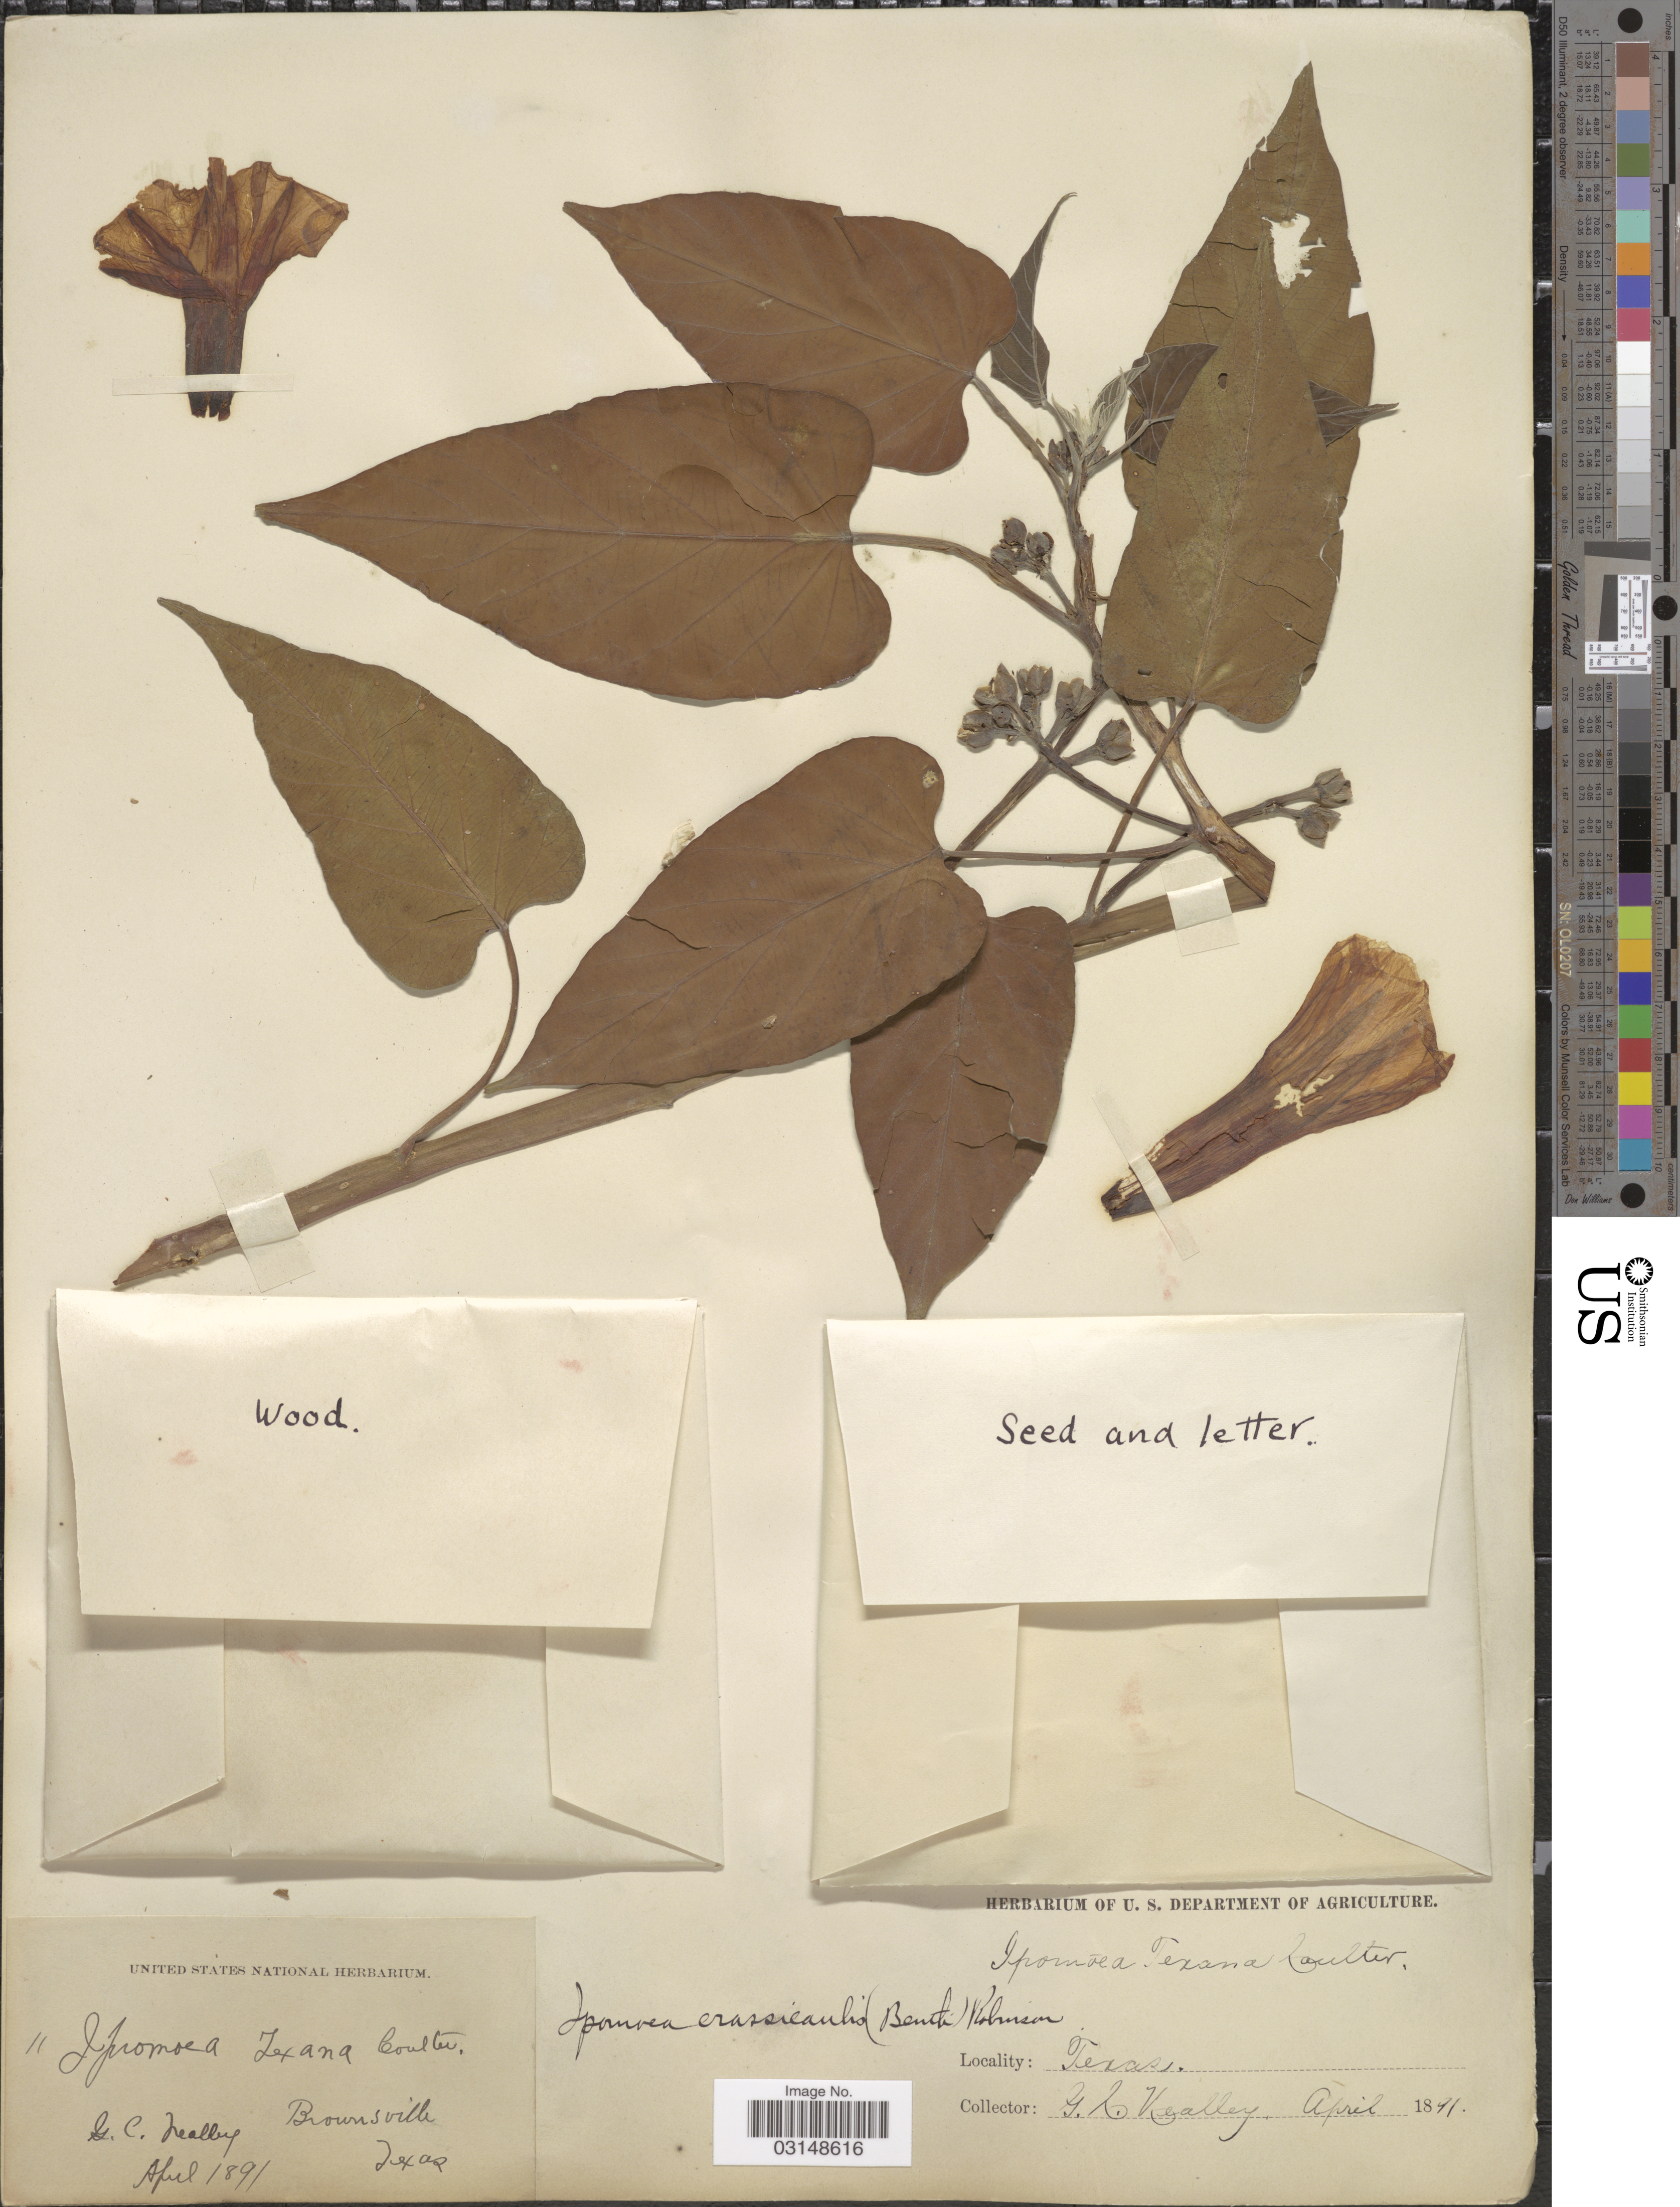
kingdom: Plantae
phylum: Tracheophyta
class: Magnoliopsida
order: Solanales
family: Convolvulaceae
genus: Ipomoea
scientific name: Ipomoea crassicaulis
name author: (Benth.) B.L. Rob.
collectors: G. Neally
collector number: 11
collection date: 1891-04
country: United States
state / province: Texas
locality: Brownsville, Texas.